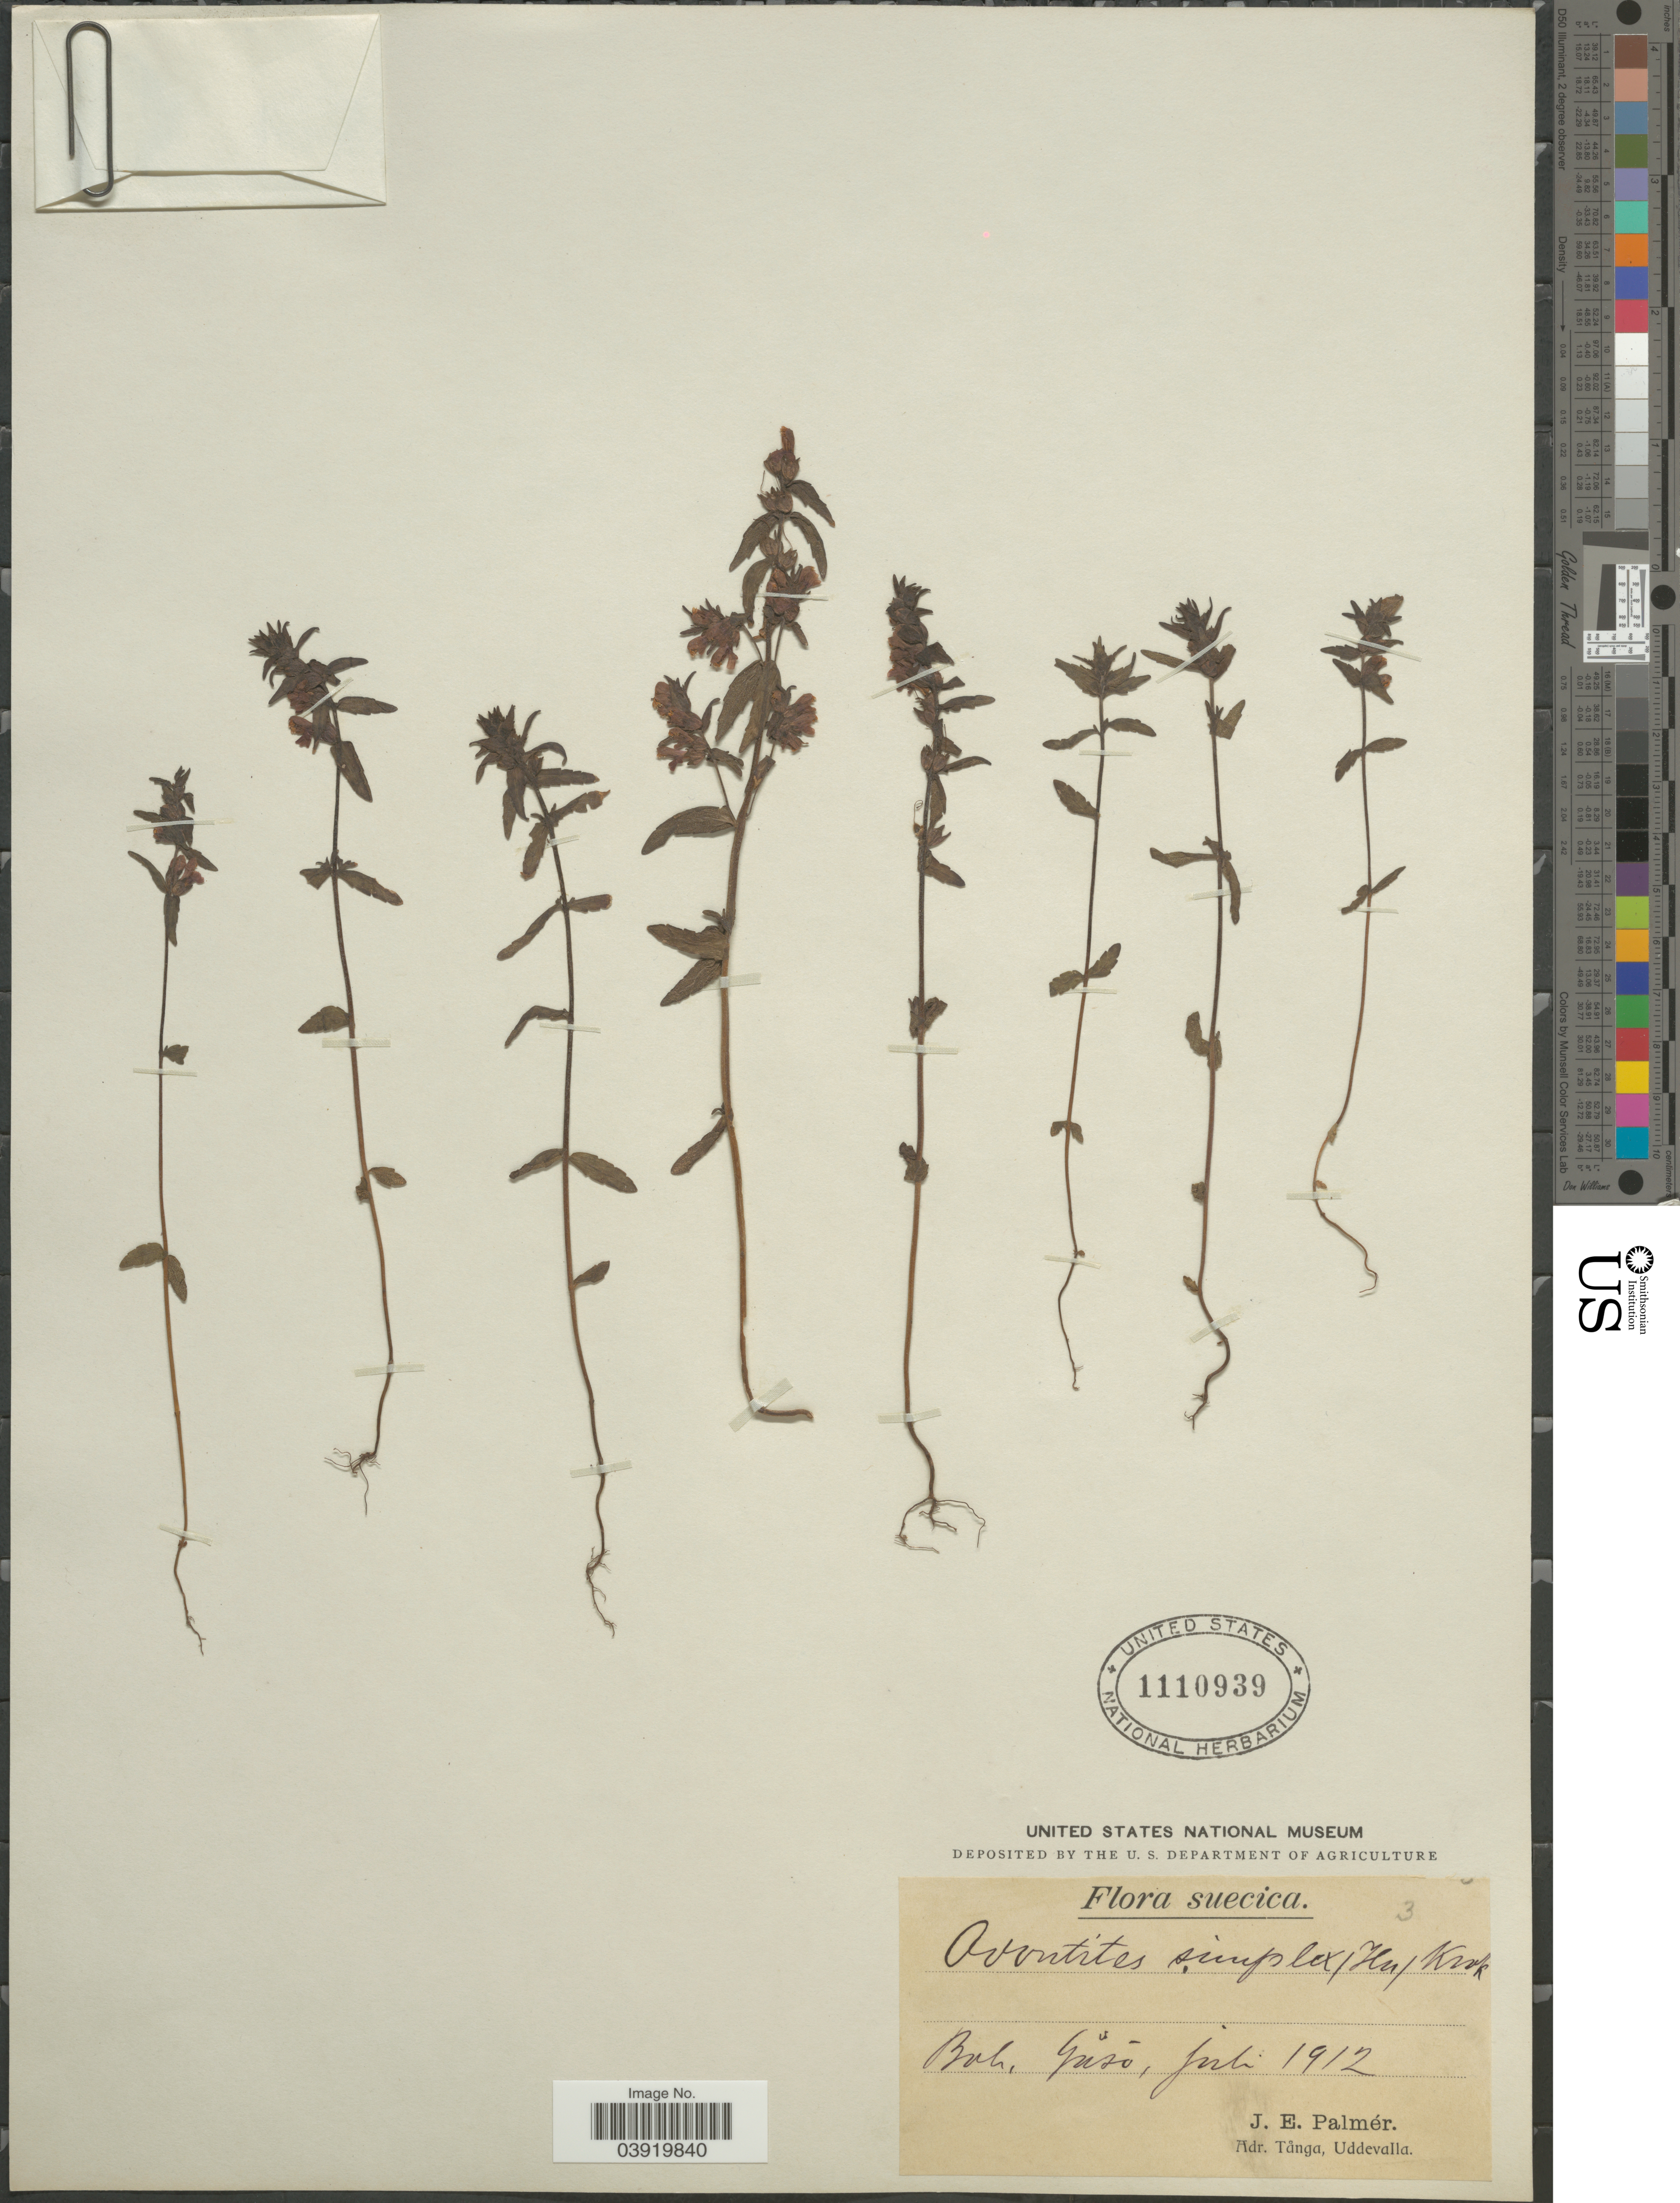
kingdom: Plantae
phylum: Tracheophyta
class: Magnoliopsida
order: Lamiales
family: Orobanchaceae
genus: Odontites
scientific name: Odontites litoralis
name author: Fr. a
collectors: J. E. Palmér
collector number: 3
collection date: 1912-07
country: Sweden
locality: Suecica. Boh, Gůsó. [interpreted]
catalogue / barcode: US 1110939